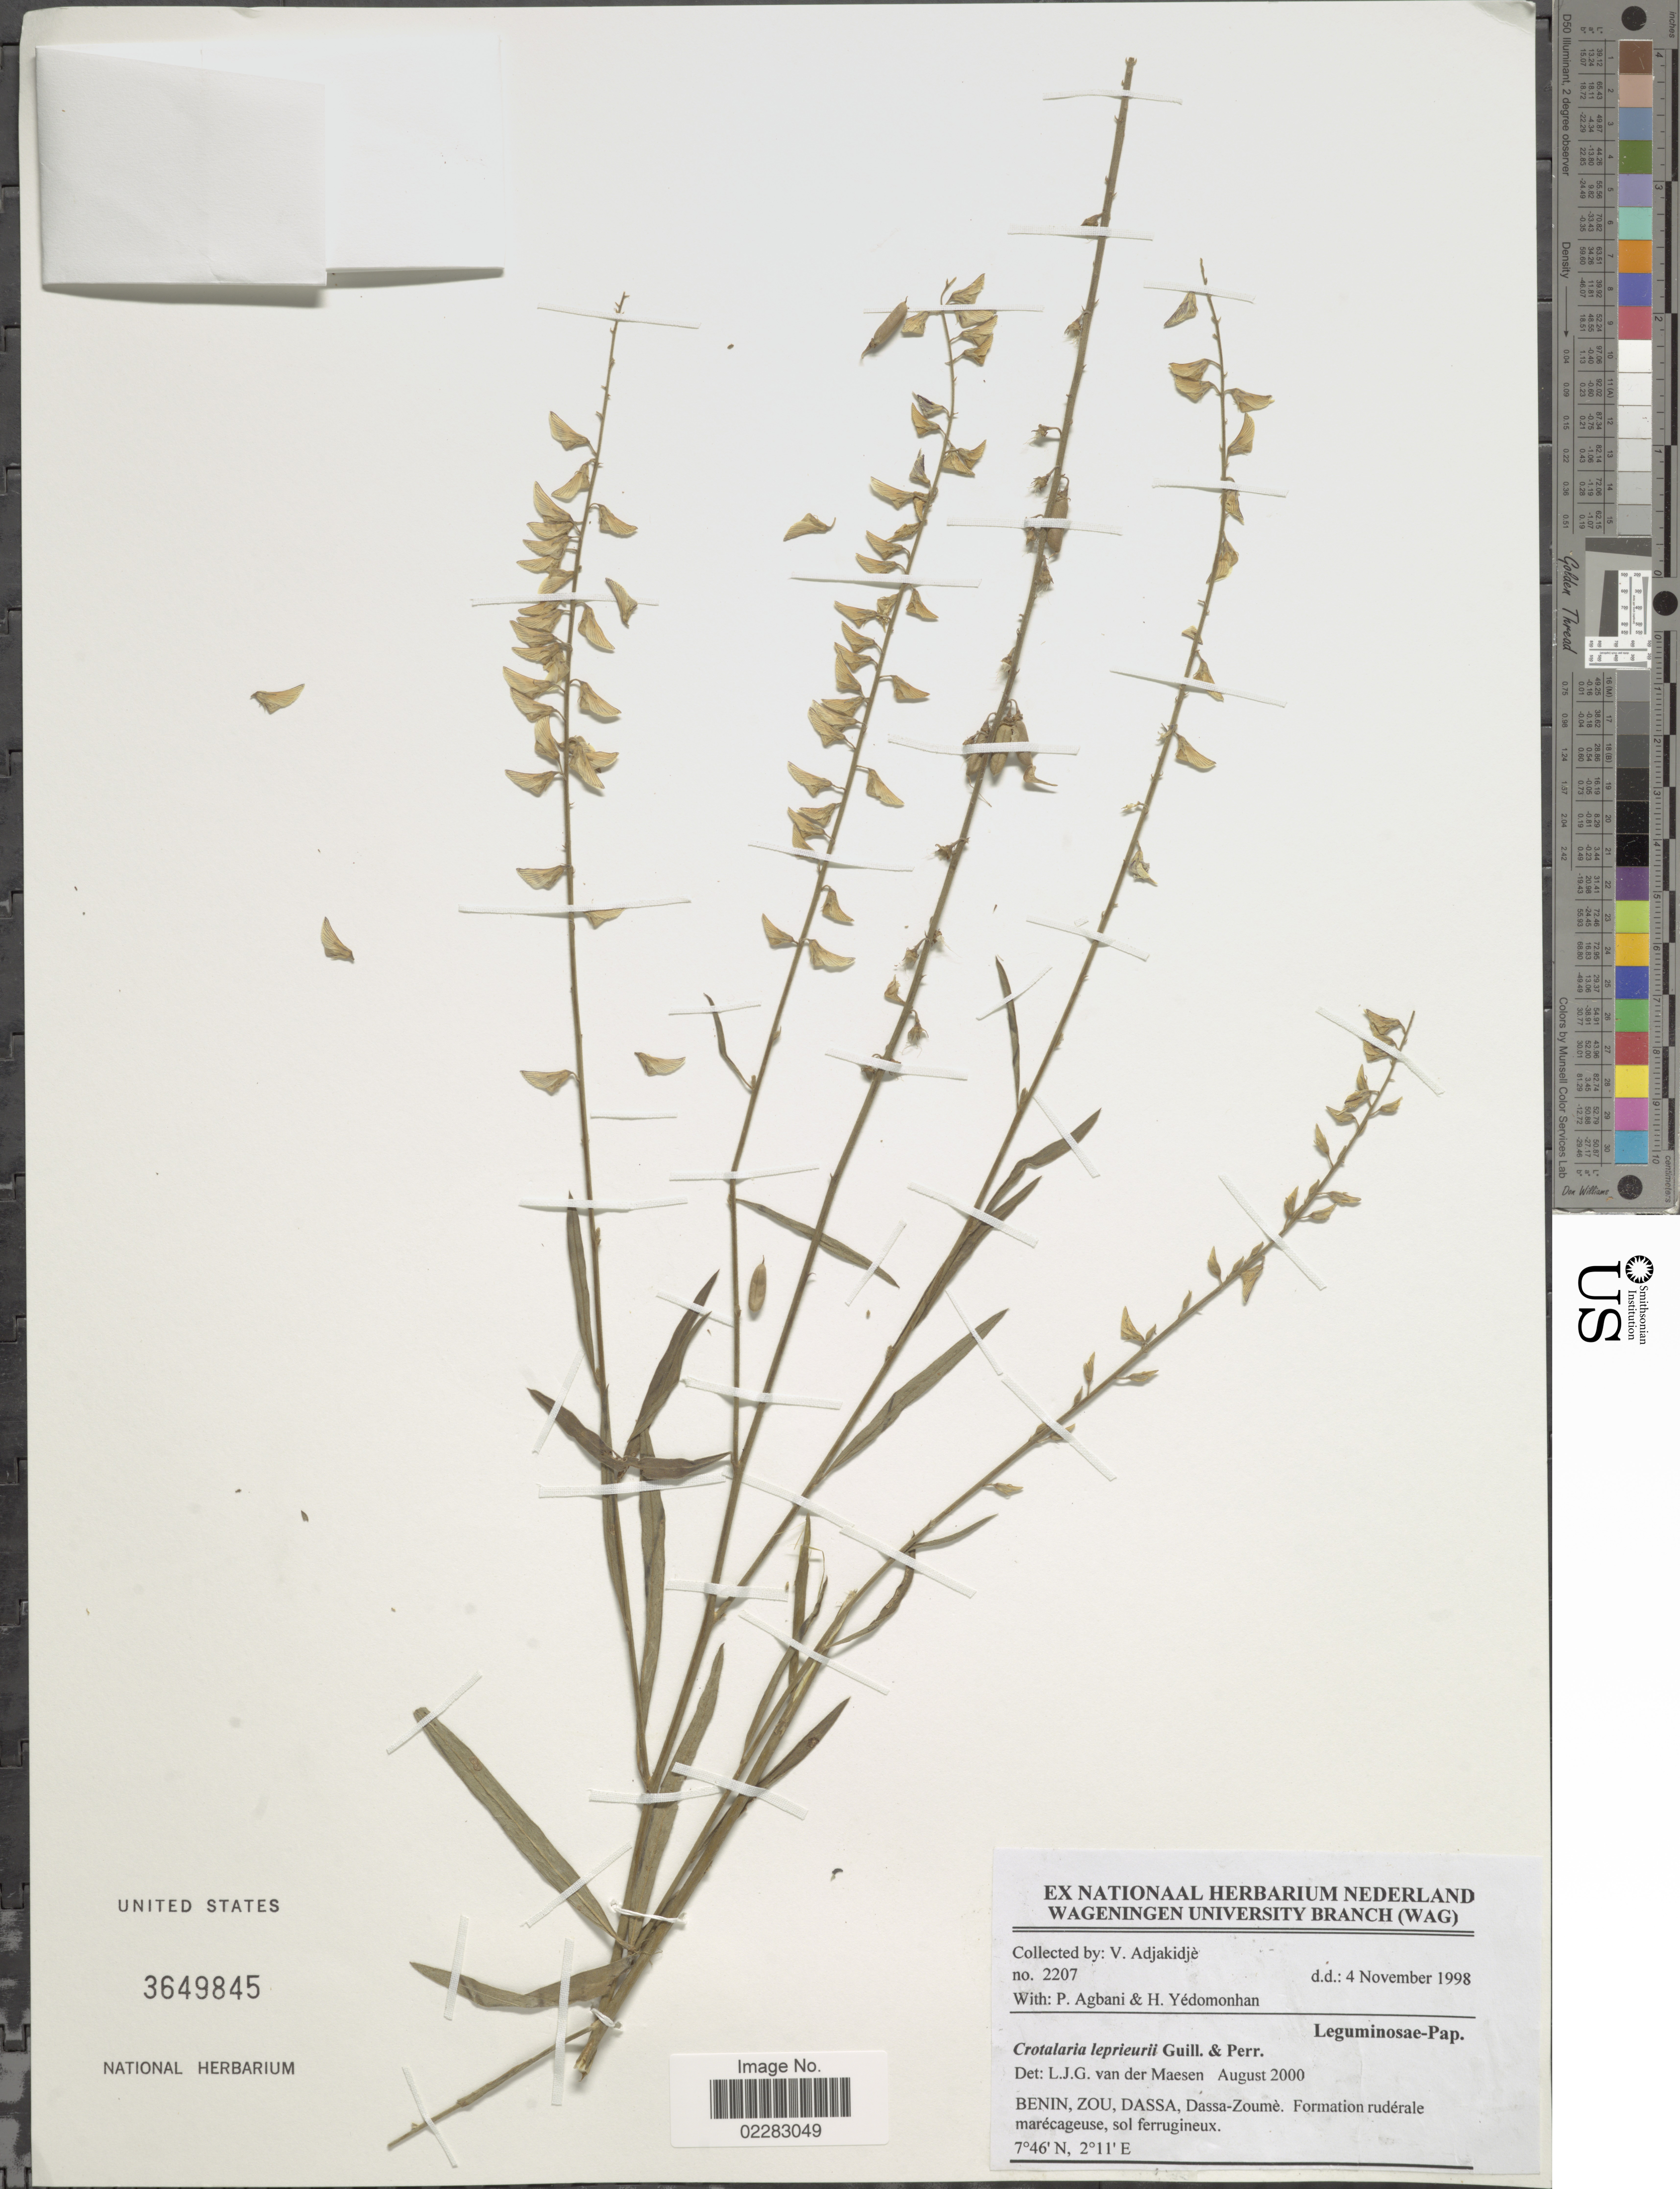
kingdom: Plantae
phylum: Tracheophyta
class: Magnoliopsida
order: Fabales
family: Fabaceae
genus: Crotalaria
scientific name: Crotalaria leprieurii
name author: Guill. & Perr.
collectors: V. Adjakidjè, P. Agbani & H. Yedomonhan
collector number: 2207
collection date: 1998-11-04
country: Benin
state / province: Zou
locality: Dassa, dassa-Zoume.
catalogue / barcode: US 3649845